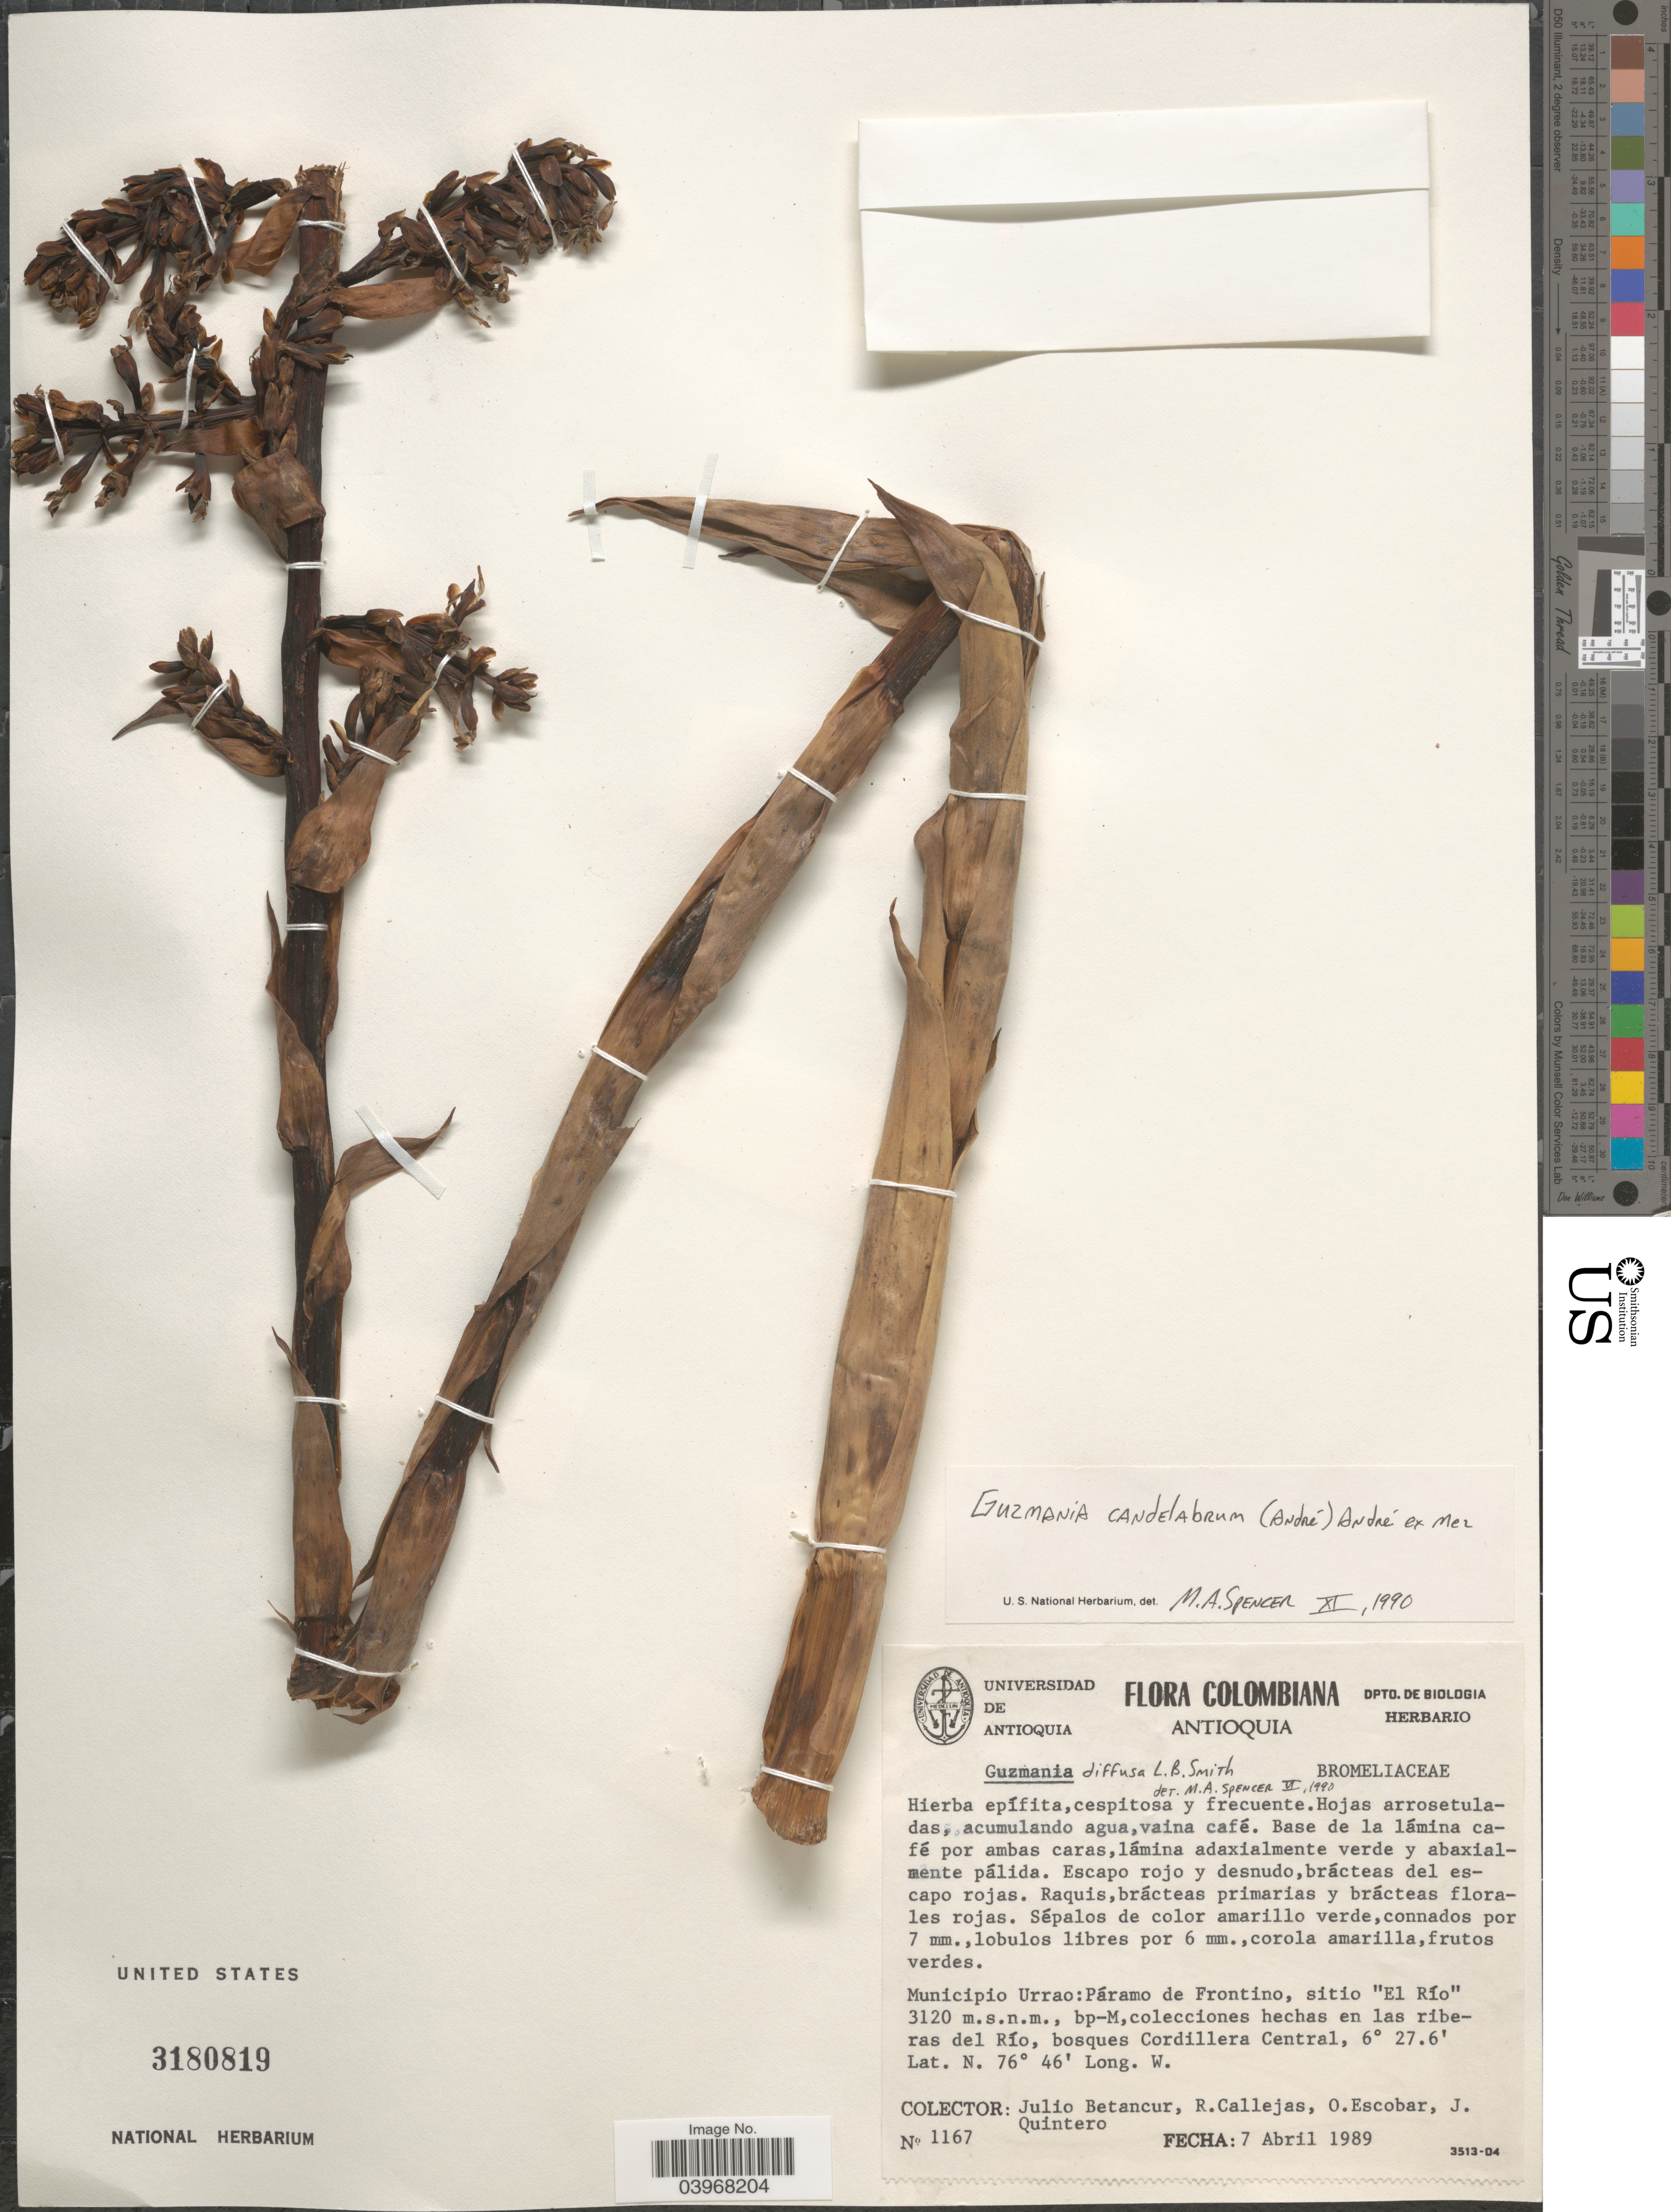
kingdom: Plantae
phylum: Tracheophyta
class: Liliopsida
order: Poales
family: Bromeliaceae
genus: Guzmania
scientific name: Guzmania candelabrum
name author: (André) André ex Mez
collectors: J. Betancur, R. Callejas, O. Escobar & J. Quintero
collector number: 1167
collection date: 1989-04-07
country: Colombia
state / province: Antioquia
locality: Municipio Urrao: Páramo de Frontino, sitio "El Río", colecciones hechas en las riberas del Río, bosques Cordillera Central.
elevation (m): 3120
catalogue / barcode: US 3180819